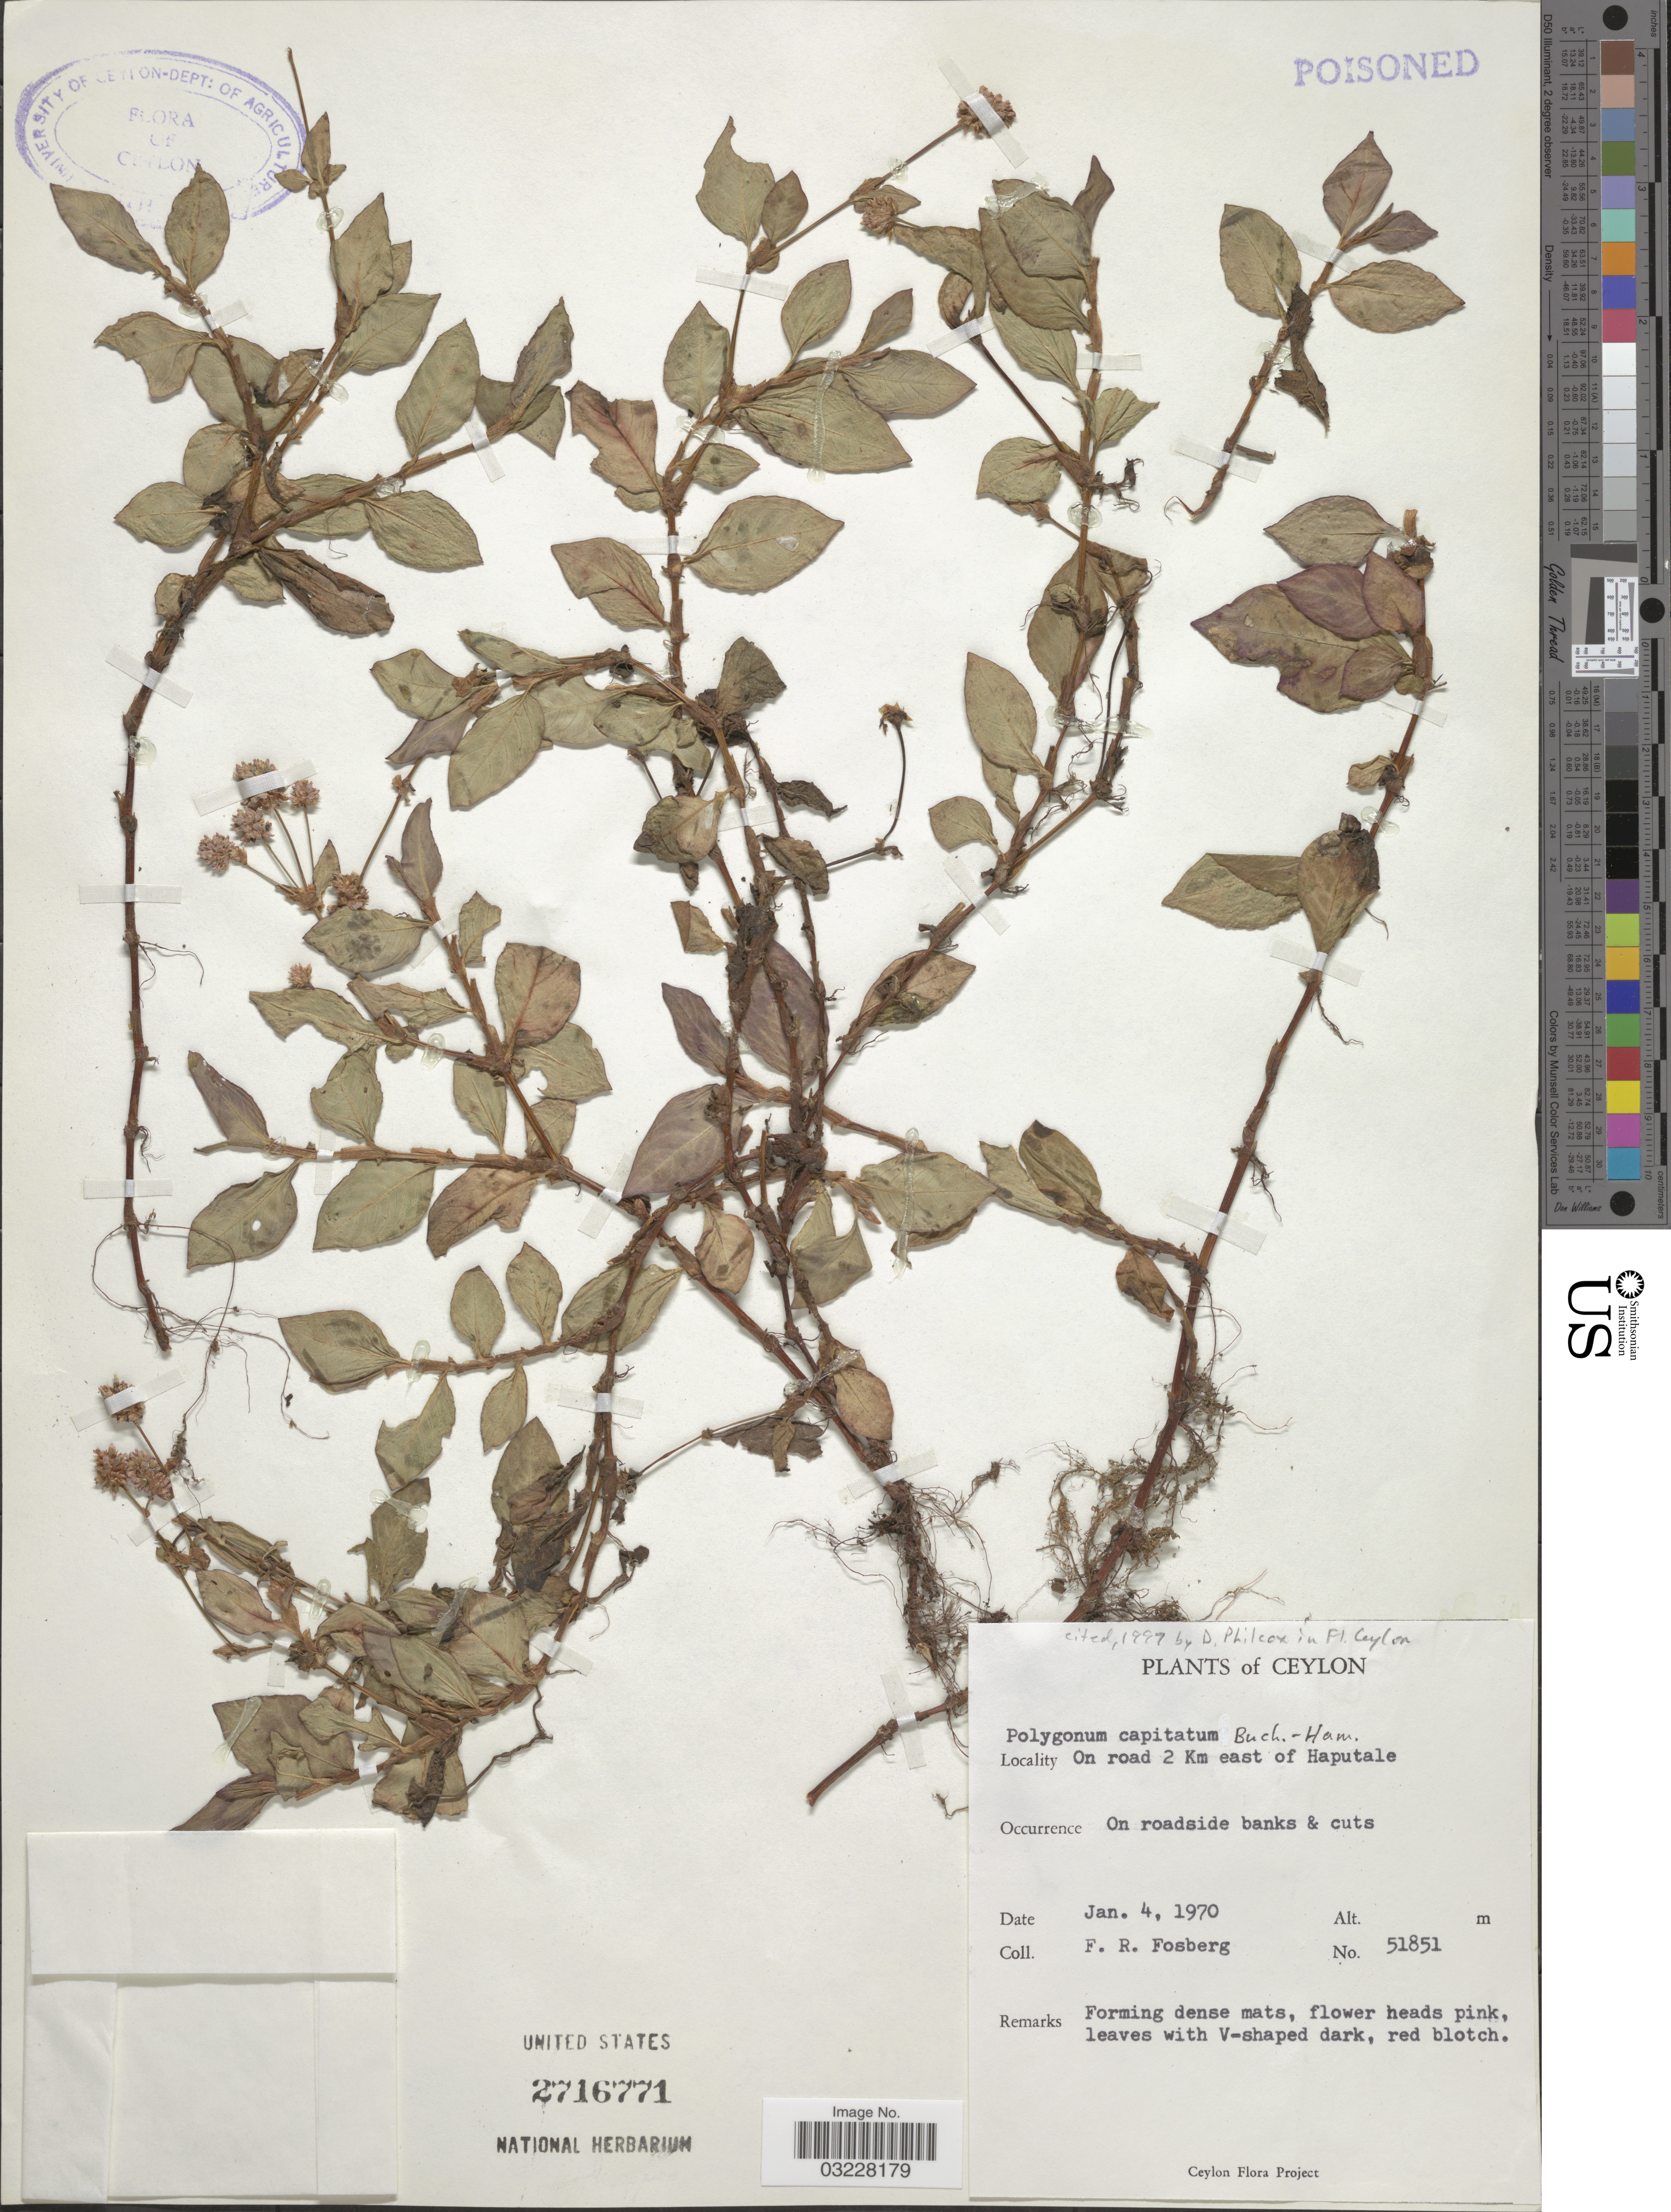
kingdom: Plantae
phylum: Tracheophyta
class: Magnoliopsida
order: Caryophyllales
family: Polygonaceae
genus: Polygonum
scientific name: Polygonum capitatum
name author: Buch.-Ham. ex D. Don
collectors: F. R. Fosberg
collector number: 51851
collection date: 1970-01-04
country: Sri Lanka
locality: Ceylon. On road 2 Km east of Haputale.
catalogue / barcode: US 2716771